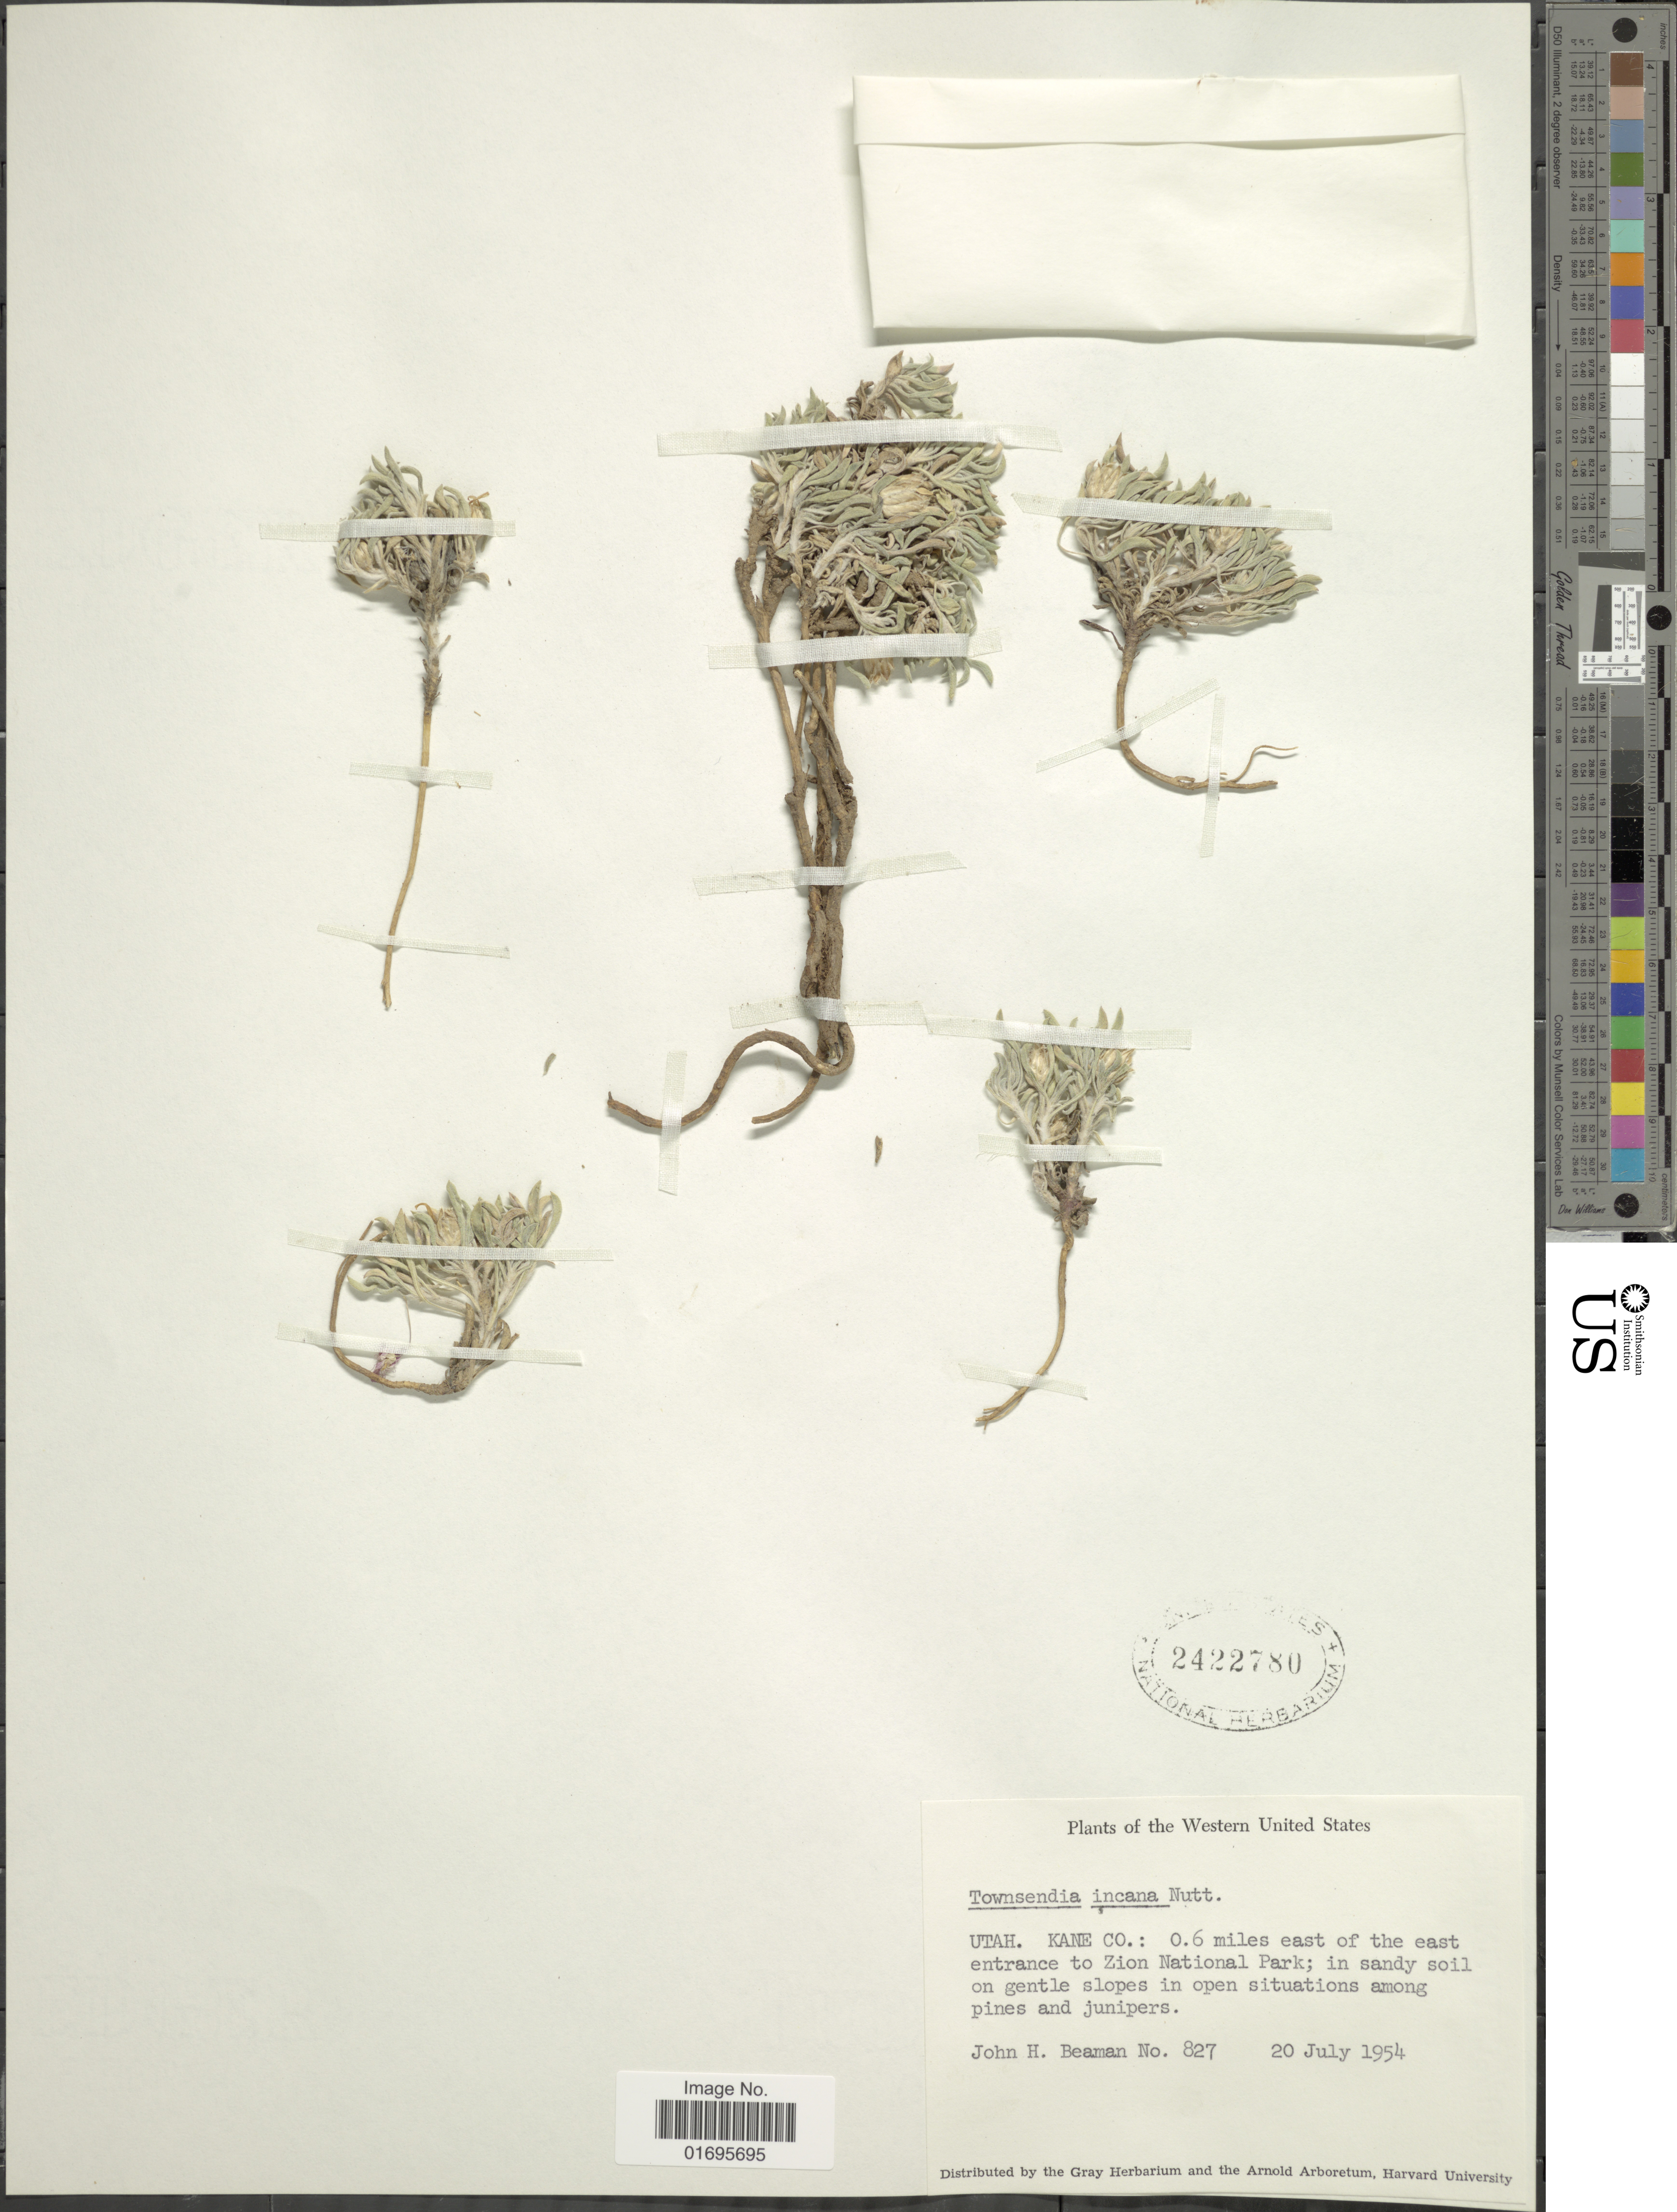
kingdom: Plantae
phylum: Tracheophyta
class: Magnoliopsida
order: Asterales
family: Asteraceae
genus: Townsendia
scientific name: Townsendia incana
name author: Nutt.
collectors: J. H. Beaman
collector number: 827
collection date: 1954-07-20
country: United States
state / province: Utah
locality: Kane Co.: 0.6 miles east of the east entrance to Zion National Park; in sandy soil on gentle slopes in open situation among pines and junipers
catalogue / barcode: US 2422780